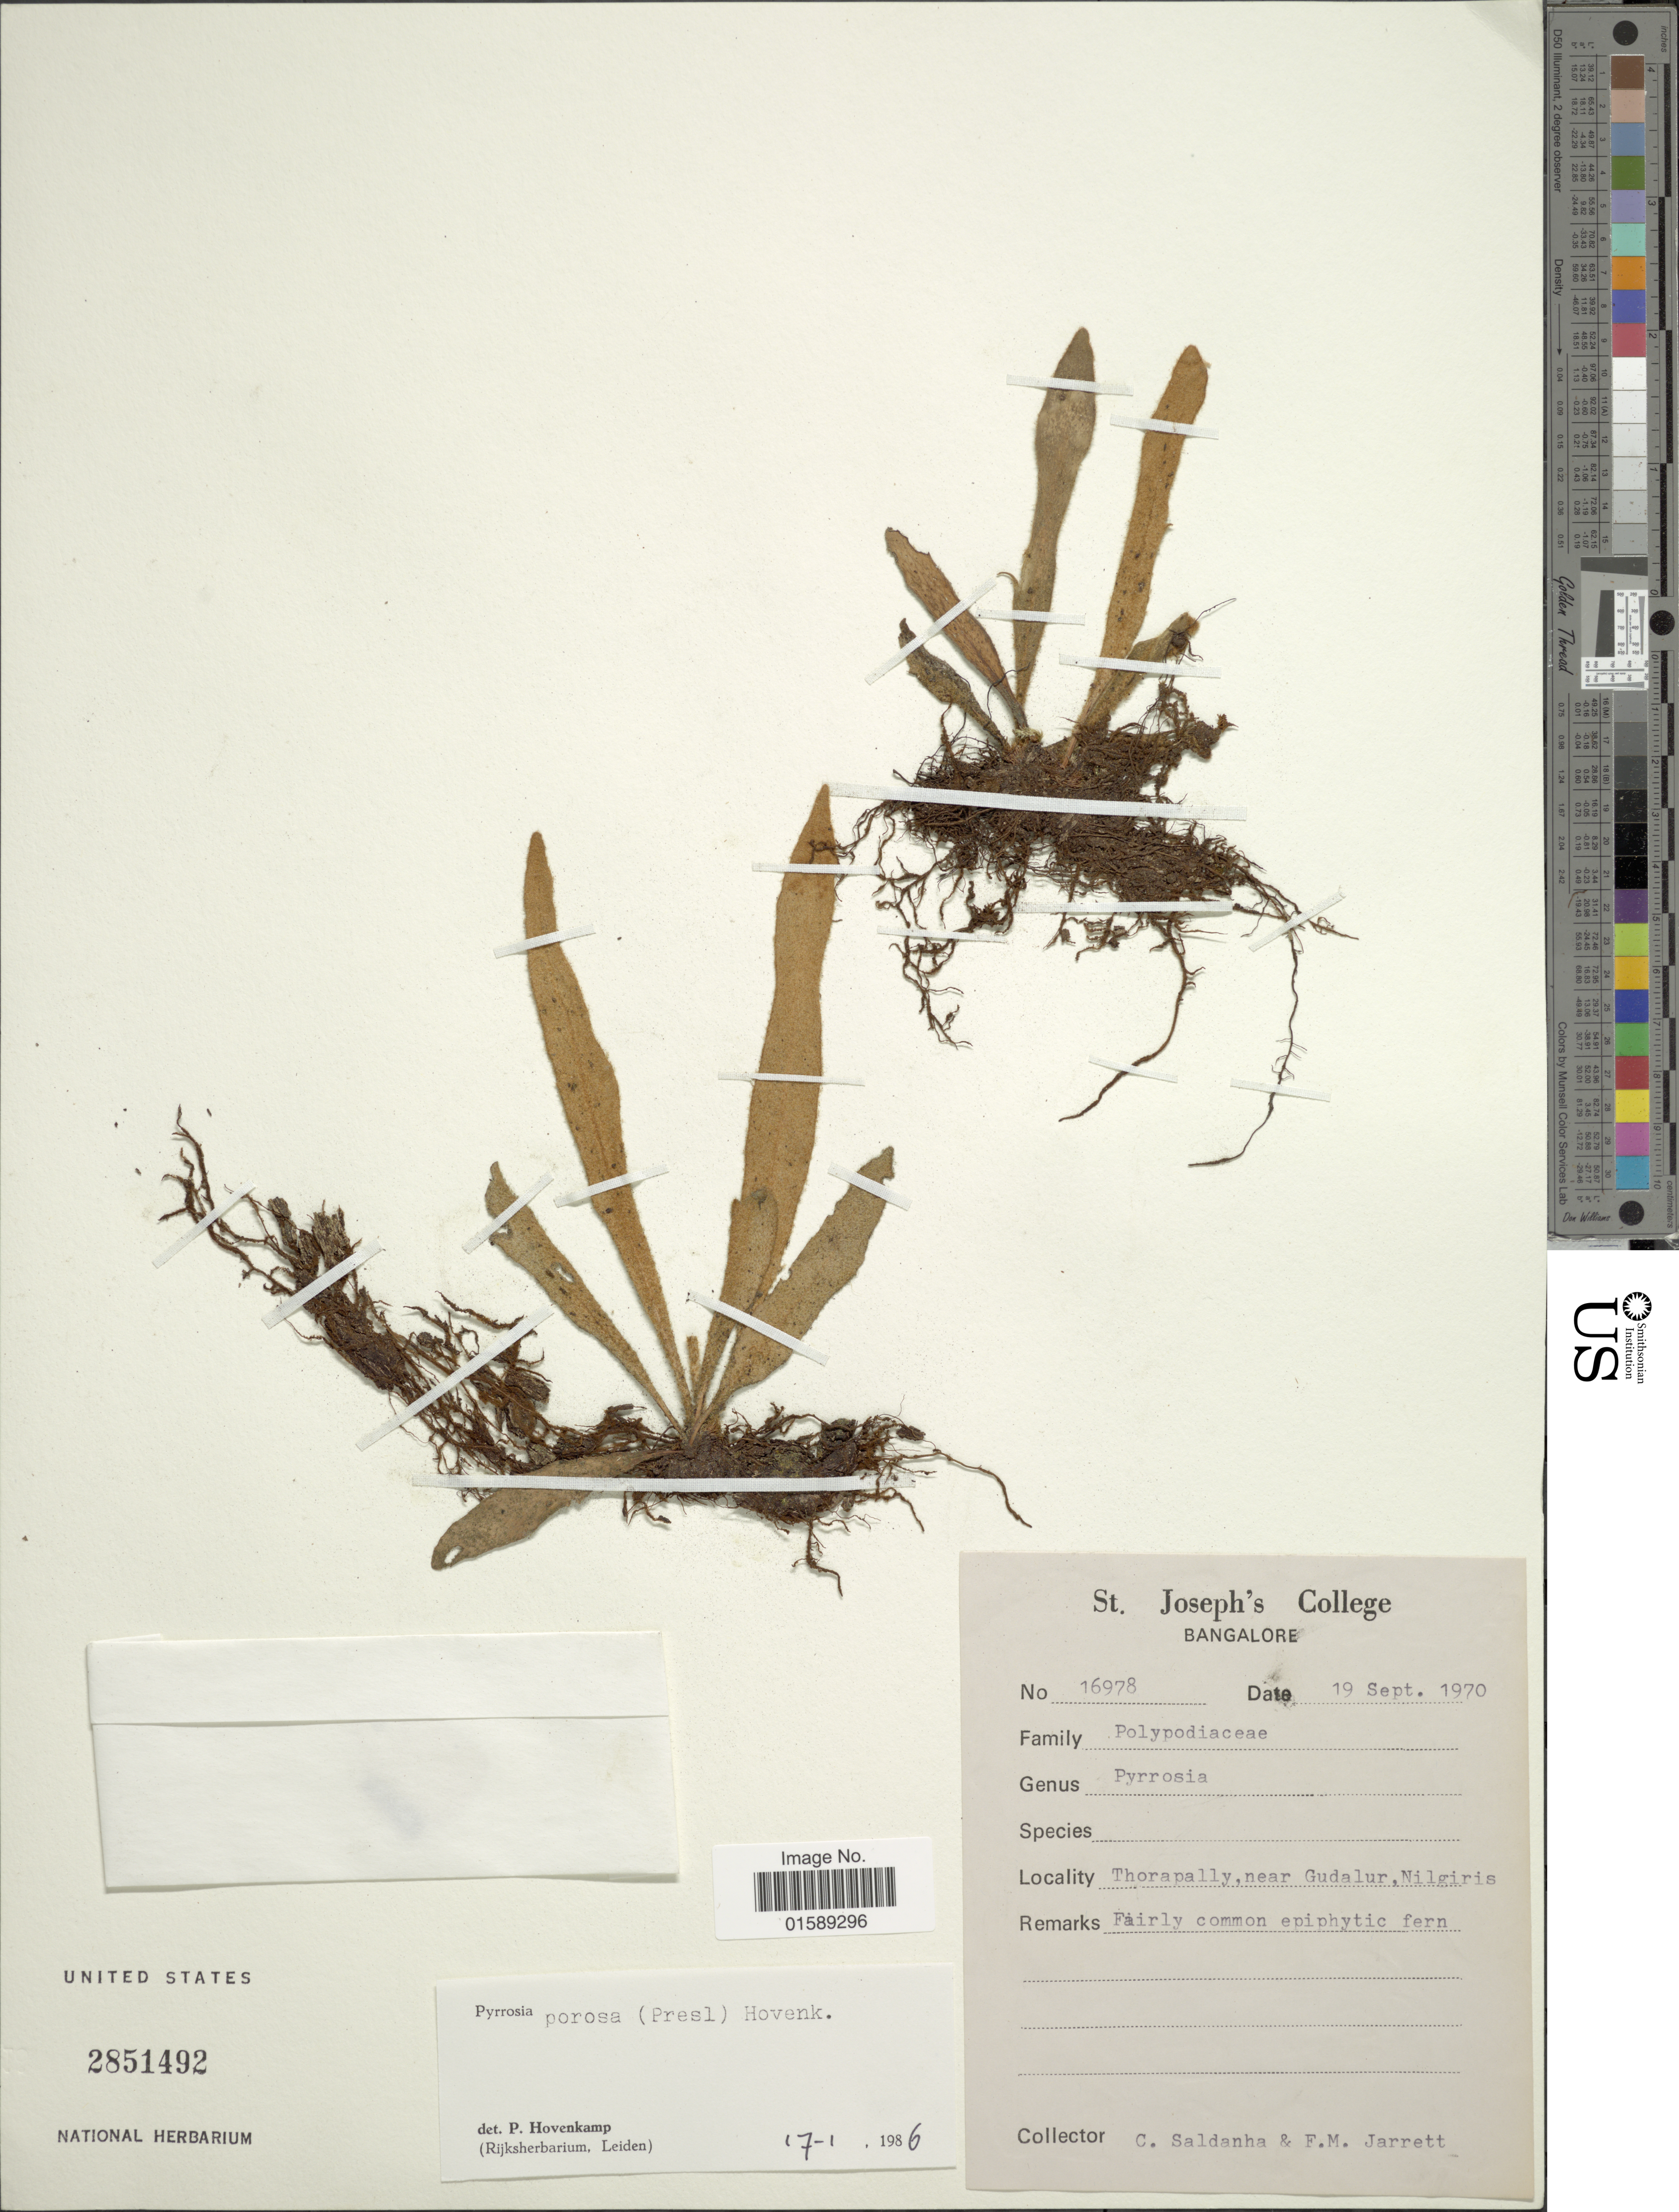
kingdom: Plantae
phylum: Tracheophyta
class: Polypodiopsida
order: Polypodiales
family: Polypodiaceae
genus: Pyrrosia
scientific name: Pyrrosia porosa var. porosa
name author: (C. Presl) Hovenkamp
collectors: C. Saldanha & F. M. Jarrett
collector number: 16978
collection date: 1970-09-19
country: India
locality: Thorapally, near Gudalur, Nilgiris.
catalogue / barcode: US 2851492